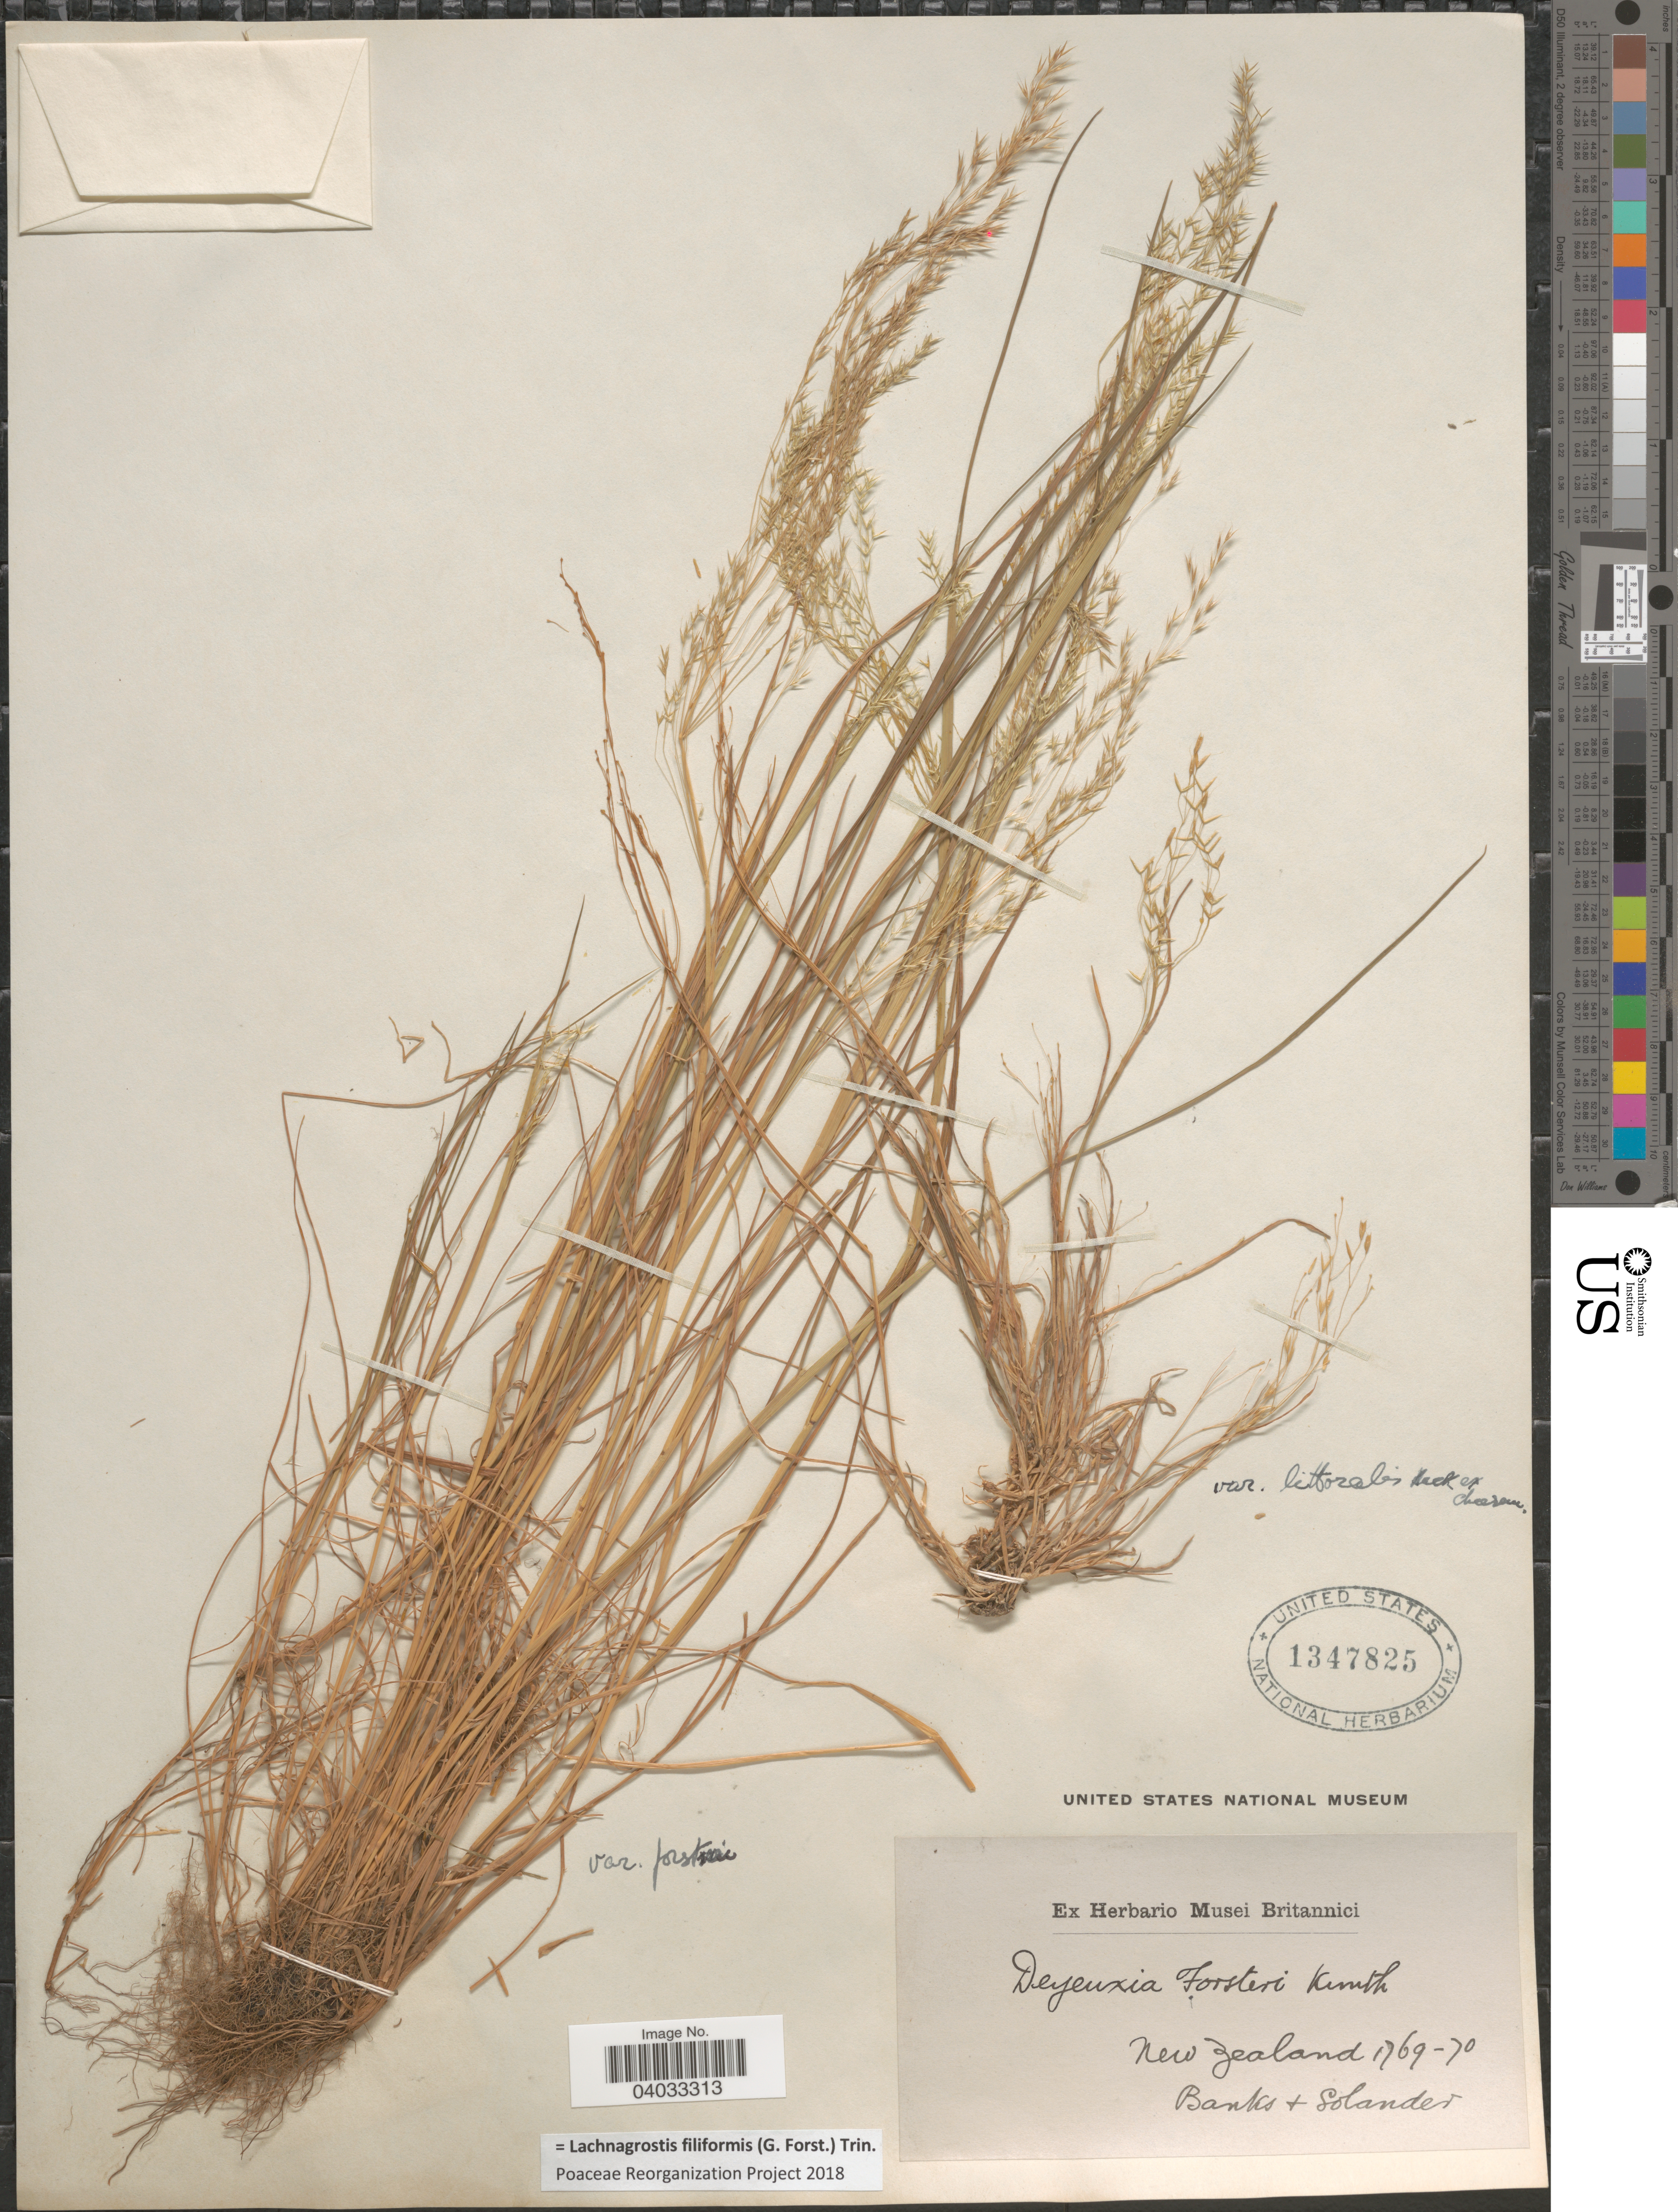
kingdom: Plantae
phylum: Tracheophyta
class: Liliopsida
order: Poales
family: Poaceae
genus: Lachnagrostis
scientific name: Lachnagrostis filiformis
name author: (J.R. Forst.) Trin.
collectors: -- Banks & -- Solander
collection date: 1769/1770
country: New Zealand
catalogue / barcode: US 1347825